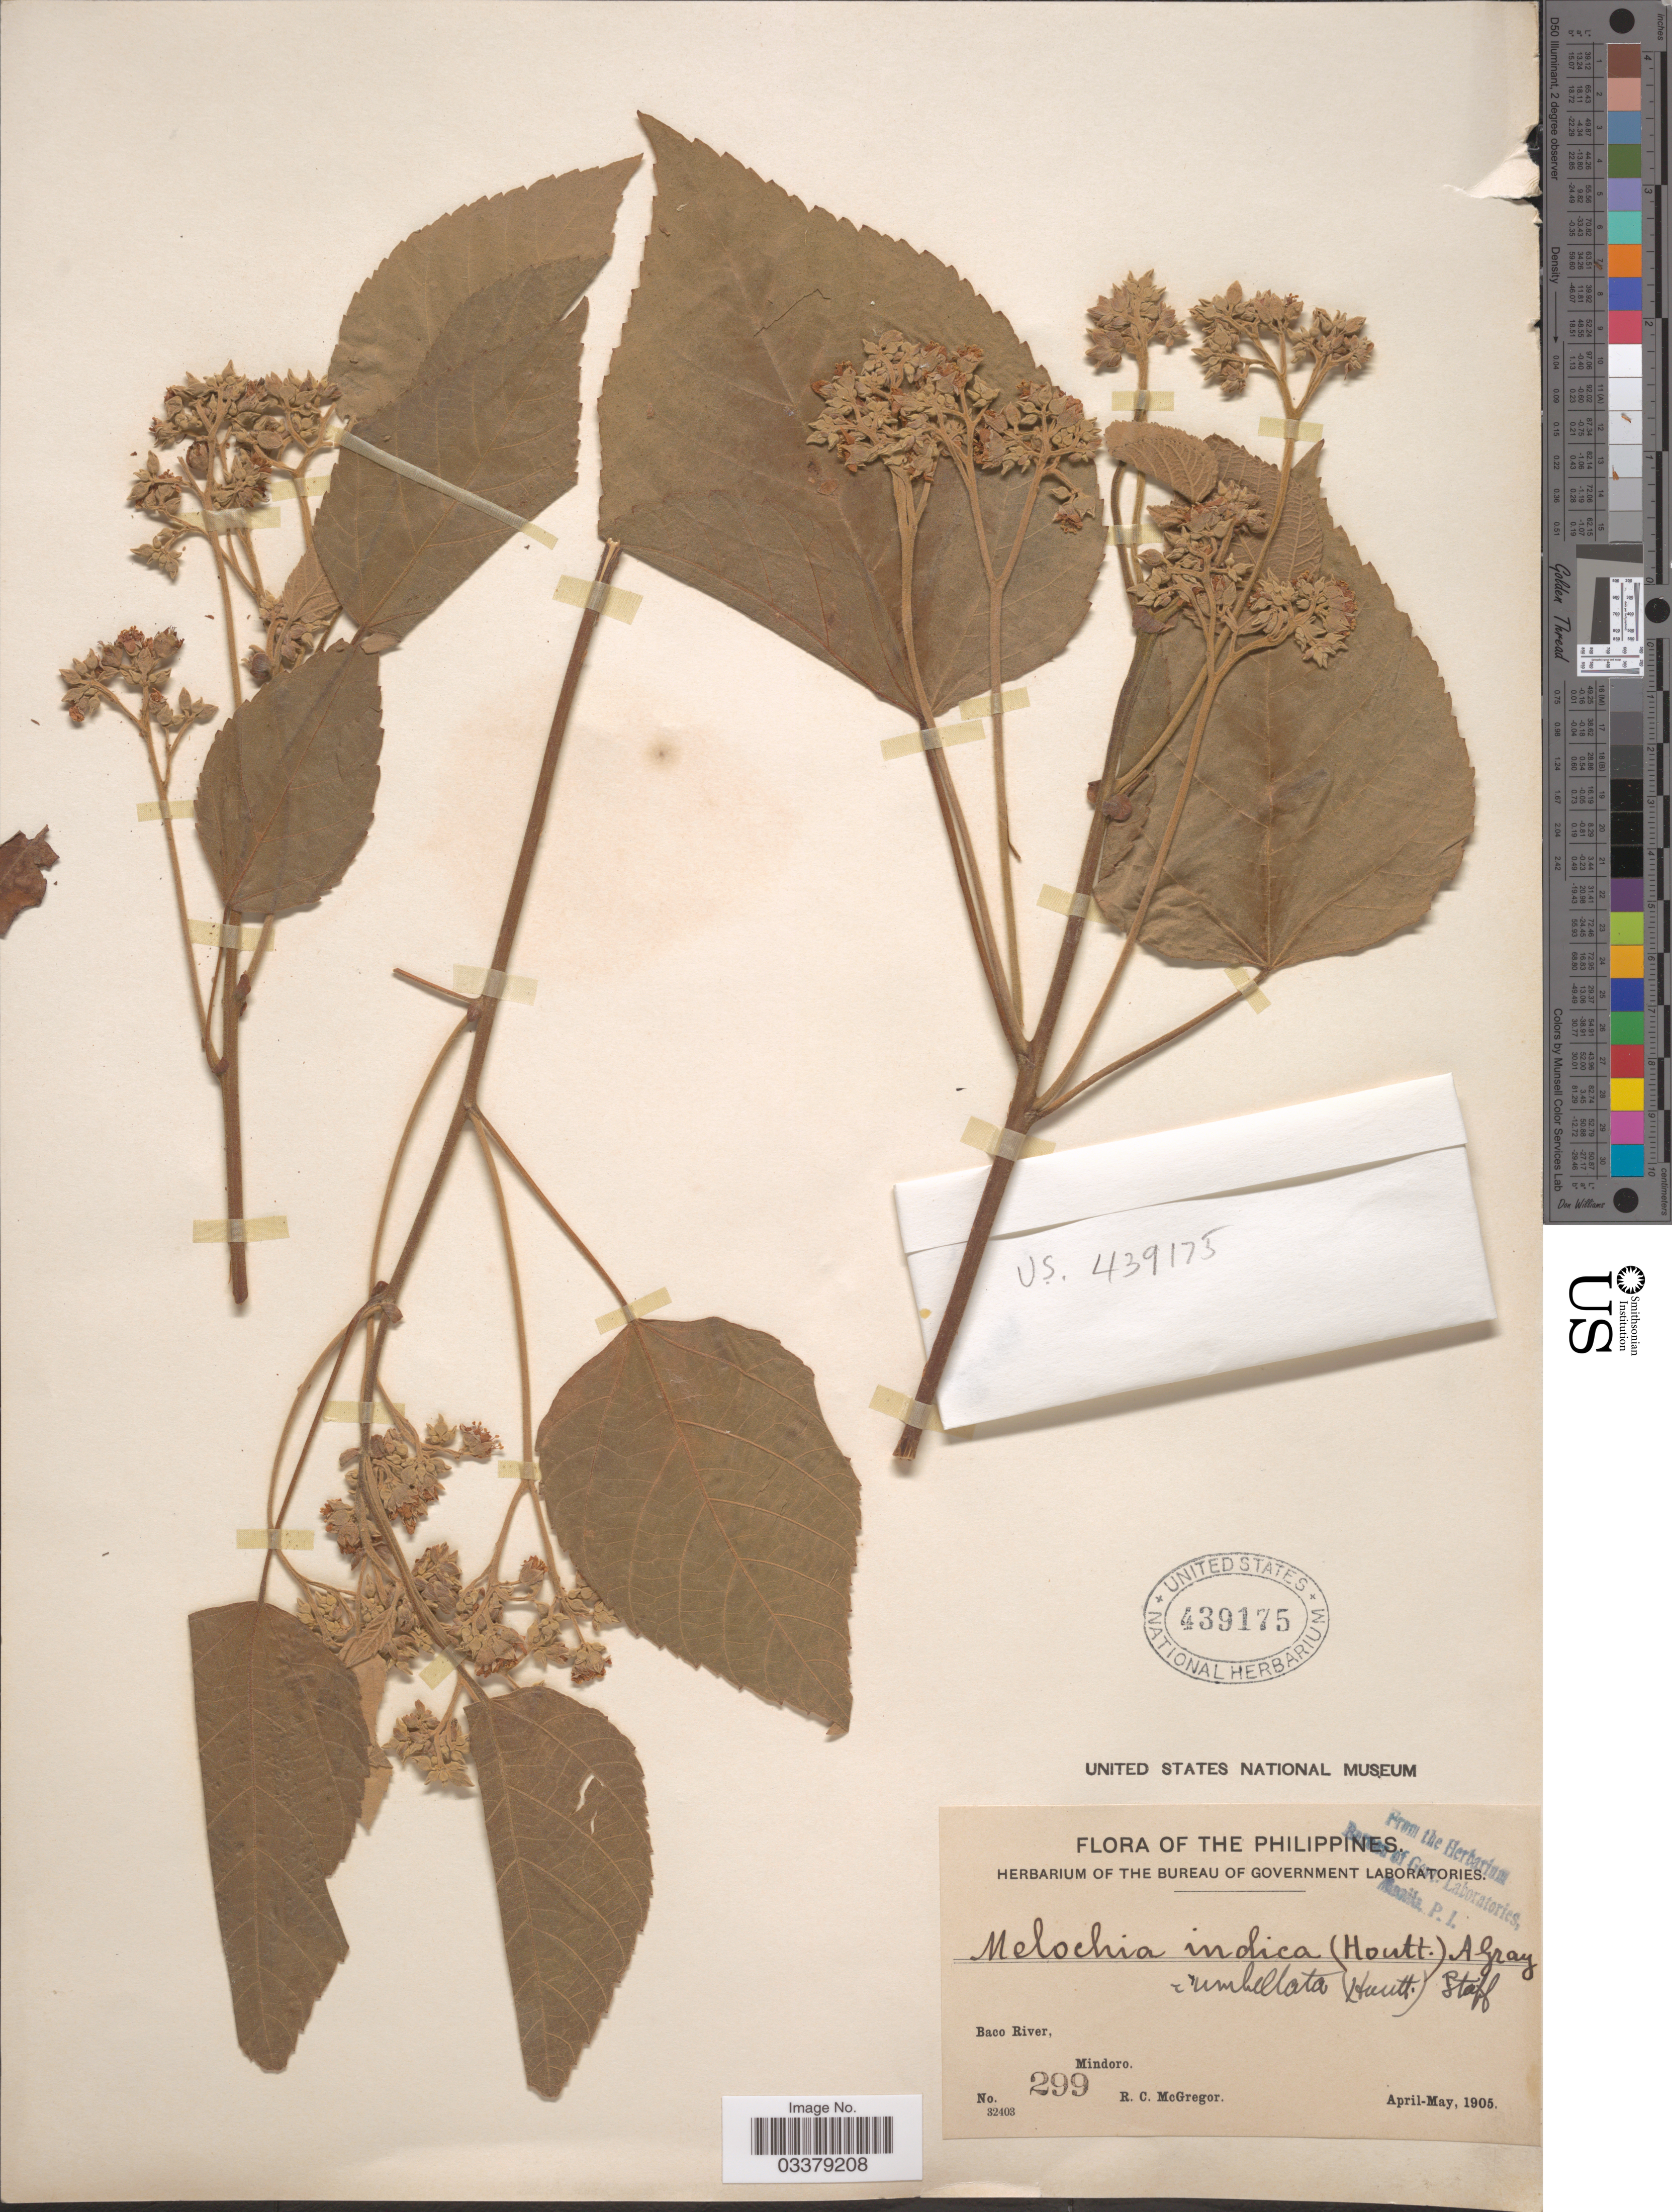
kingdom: Plantae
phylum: Tracheophyta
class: Magnoliopsida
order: Malvales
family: Malvaceae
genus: Melochia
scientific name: Melochia umbellata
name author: Stapf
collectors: R. C. McGregor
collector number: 299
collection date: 1905-04/1905-05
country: Philippines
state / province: Mimaropa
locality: Baco River, Mindoro.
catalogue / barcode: US 439175